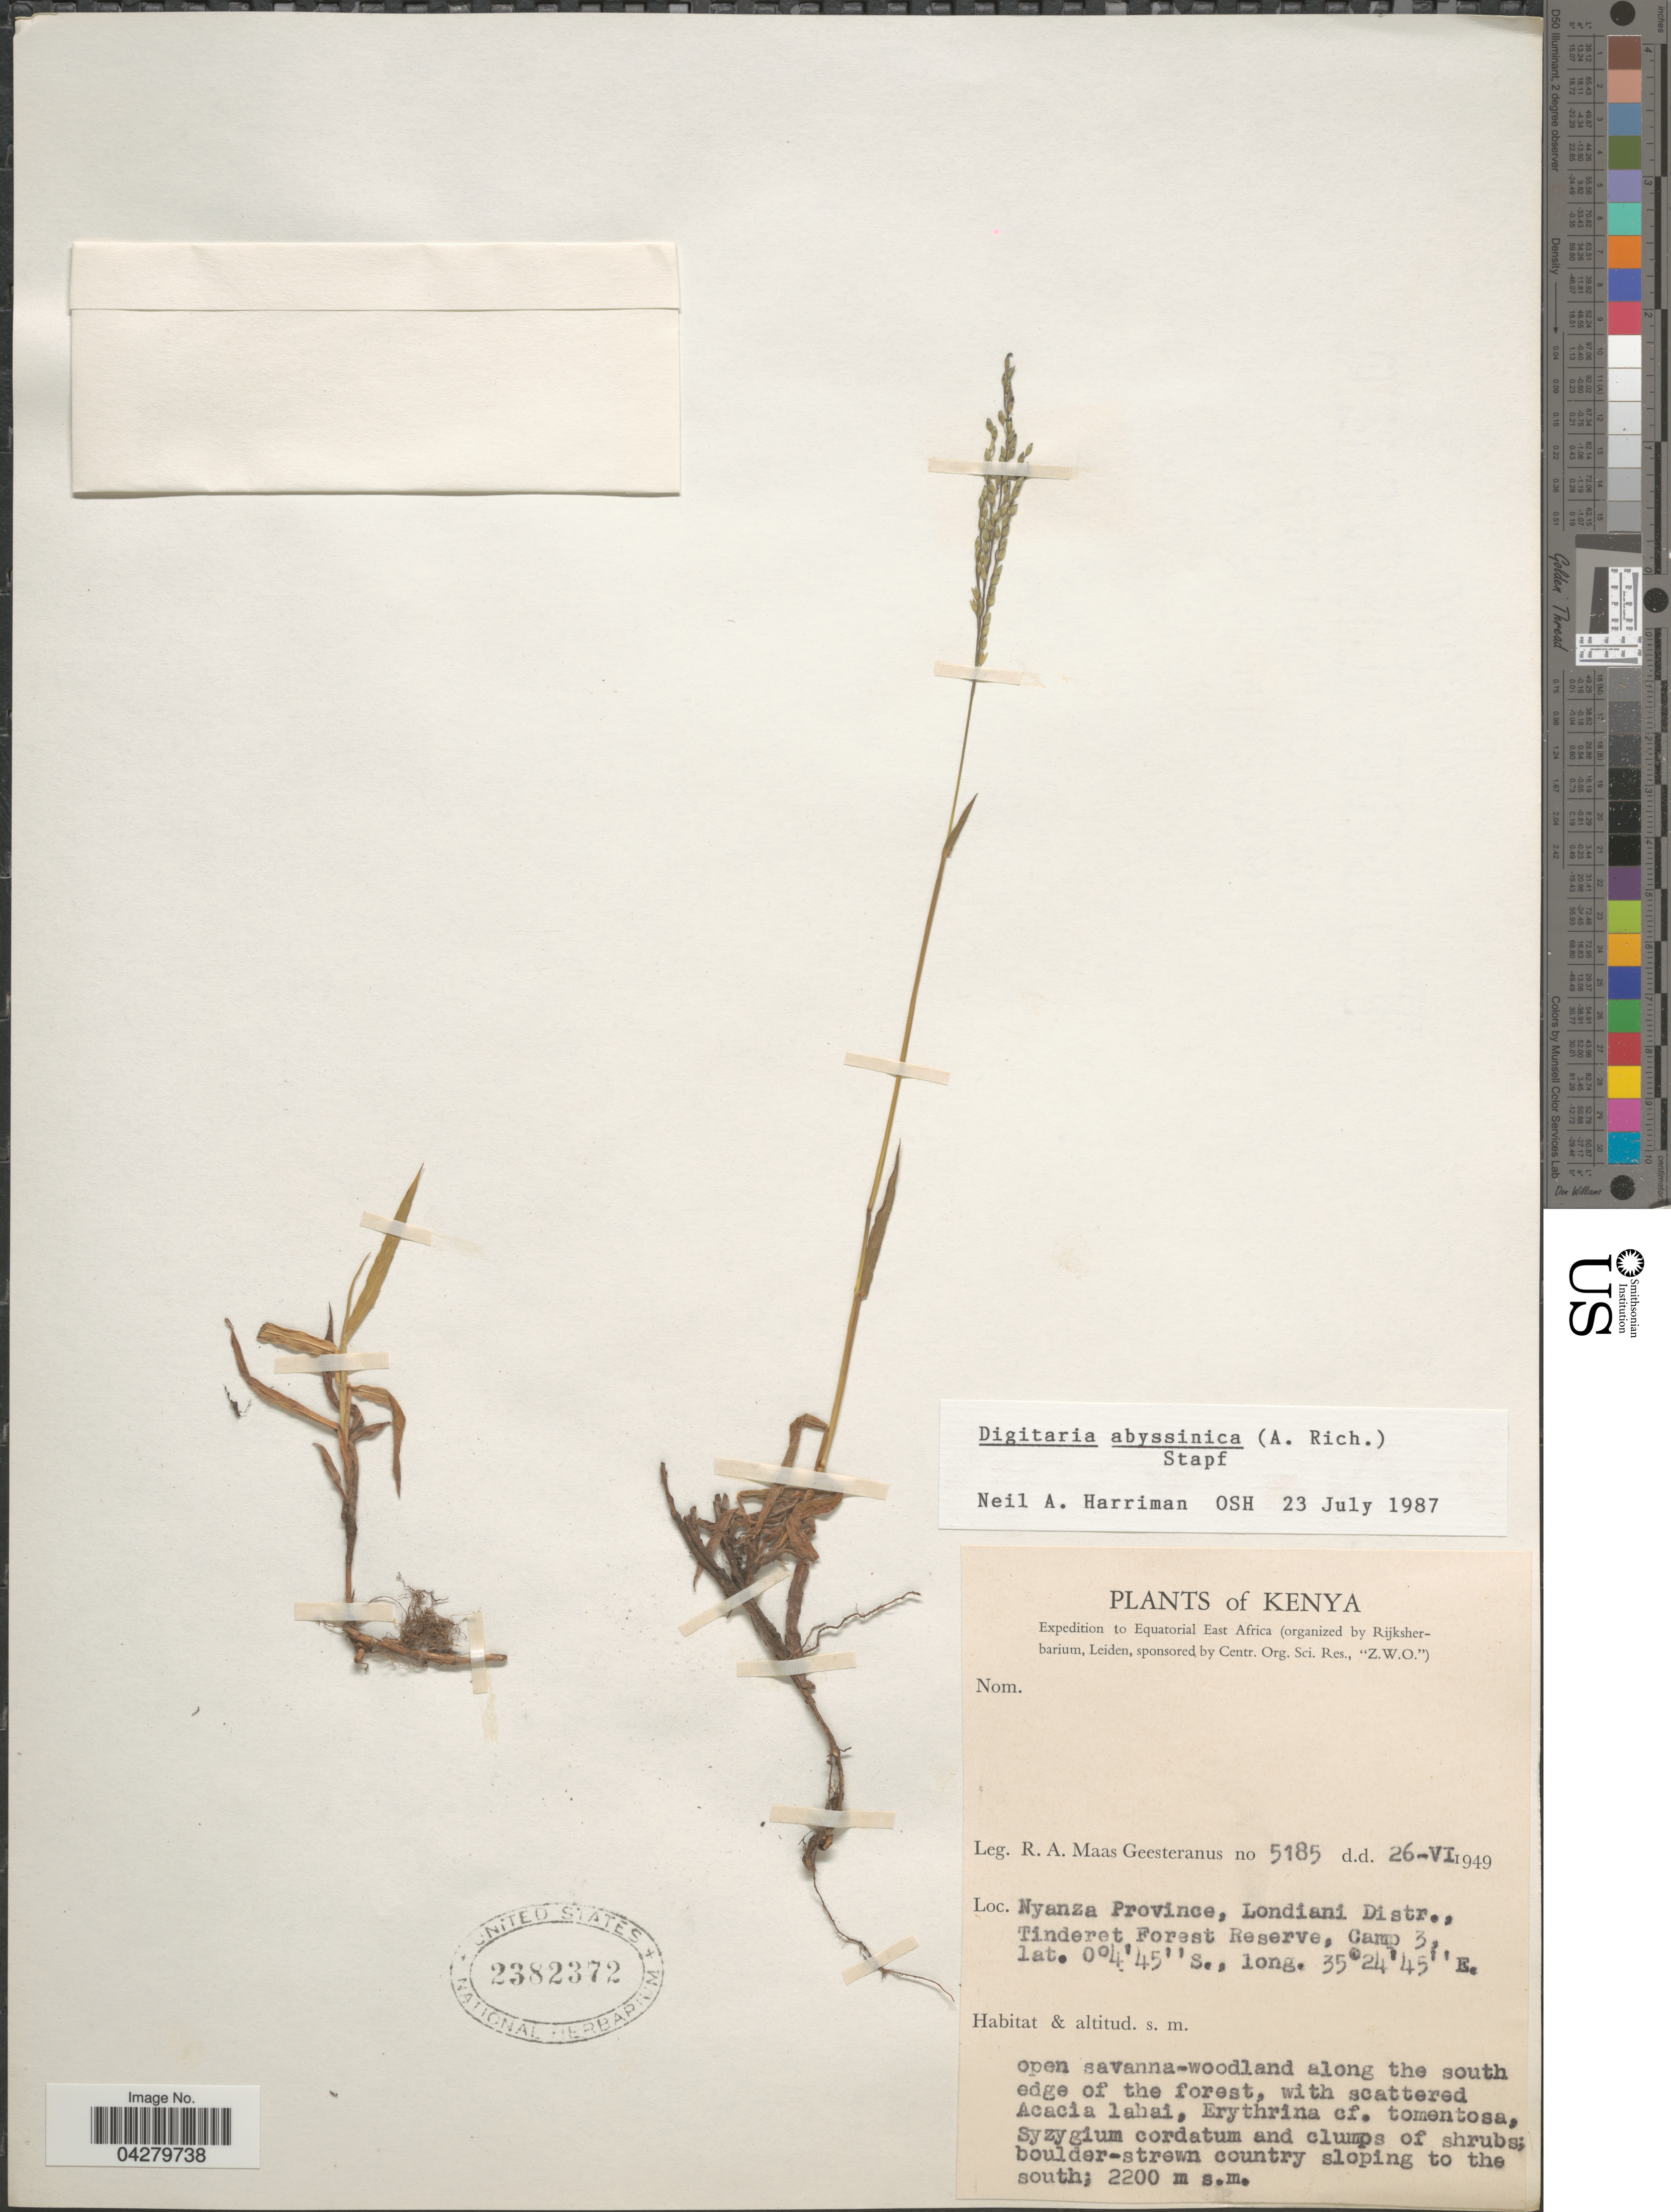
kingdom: Plantae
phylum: Tracheophyta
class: Liliopsida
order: Poales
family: Poaceae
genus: Digitaria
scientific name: Digitaria abyssinica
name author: (Hochst. ex Rich.) Stapf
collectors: R. A. Maas Geesteranus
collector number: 5185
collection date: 1949-06-26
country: Kenya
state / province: Nandi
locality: Expedition to Equatorial East Africa. Nyanza Province, Londiani Distr., Tinderet Forest Reserve, Camp 3. Boulder-strewn country sloping to the south.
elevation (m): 2200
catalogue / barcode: US 2382372